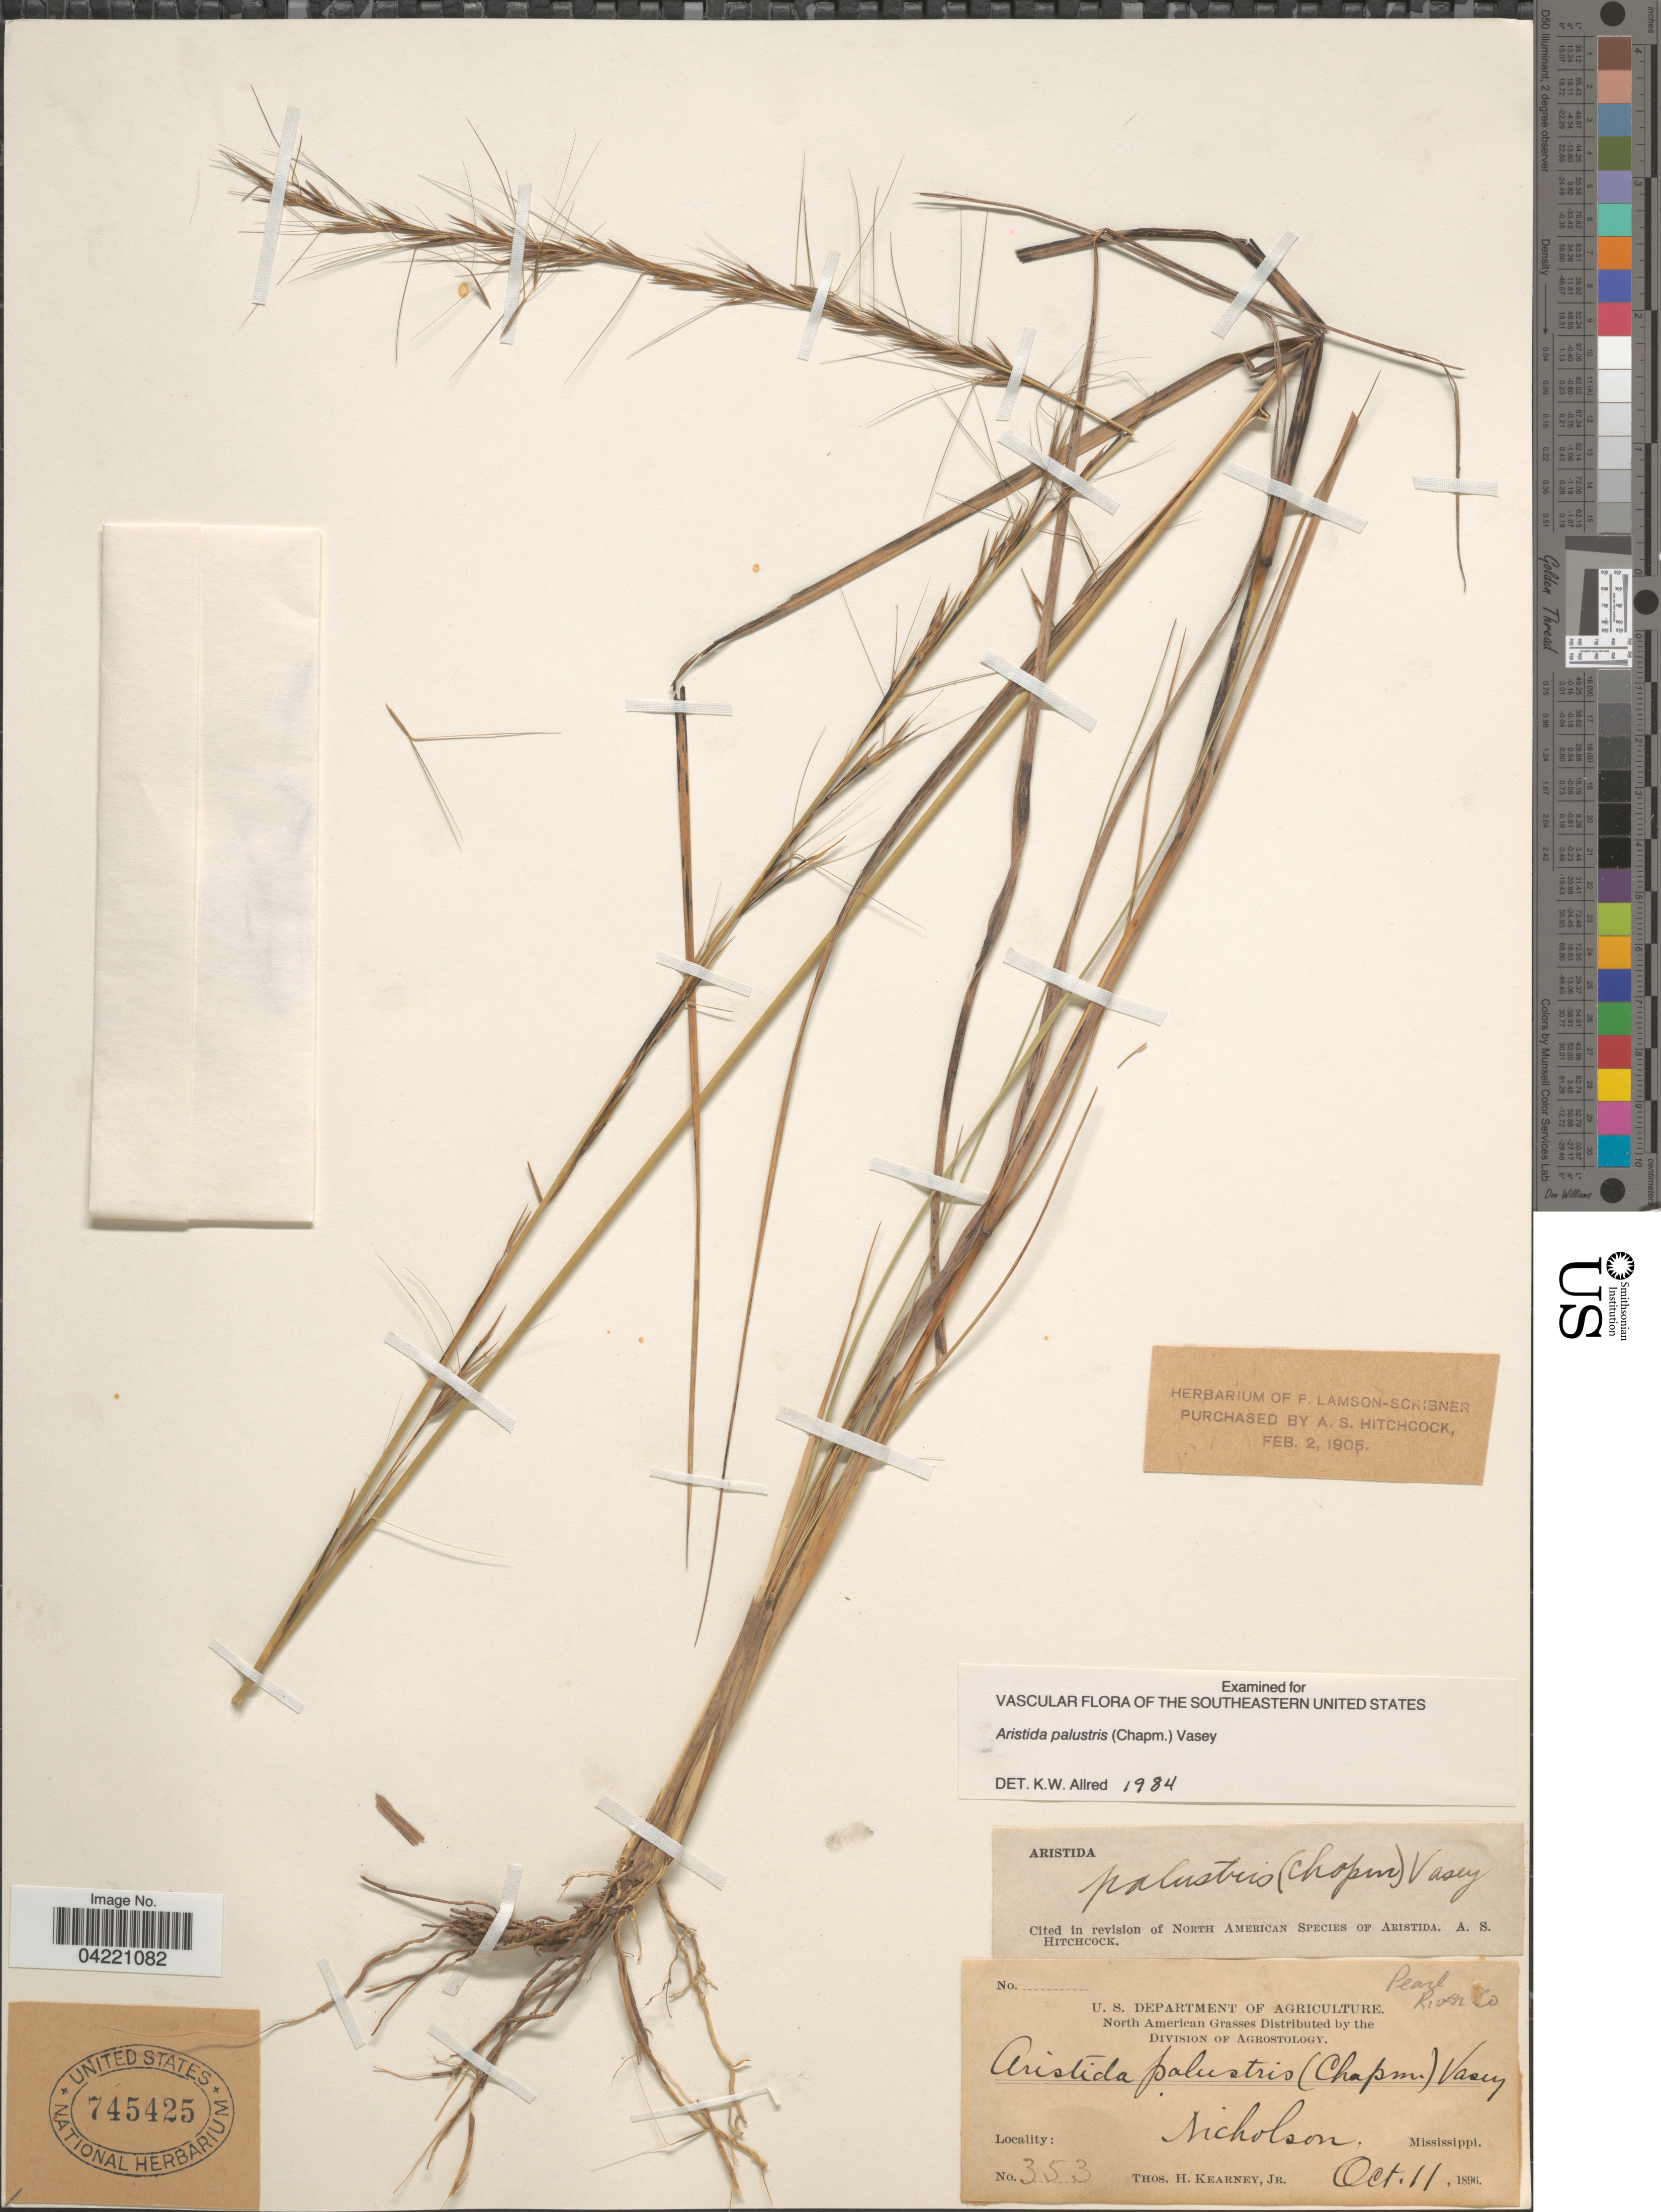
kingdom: Plantae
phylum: Tracheophyta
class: Liliopsida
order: Poales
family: Poaceae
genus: Aristida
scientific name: Aristida palustris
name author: (Chapm.) Vasey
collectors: T. H. Kearney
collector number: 353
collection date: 1896-10-11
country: United States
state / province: Mississippi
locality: Nicholson. Pearl River Co.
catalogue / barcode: US 745425